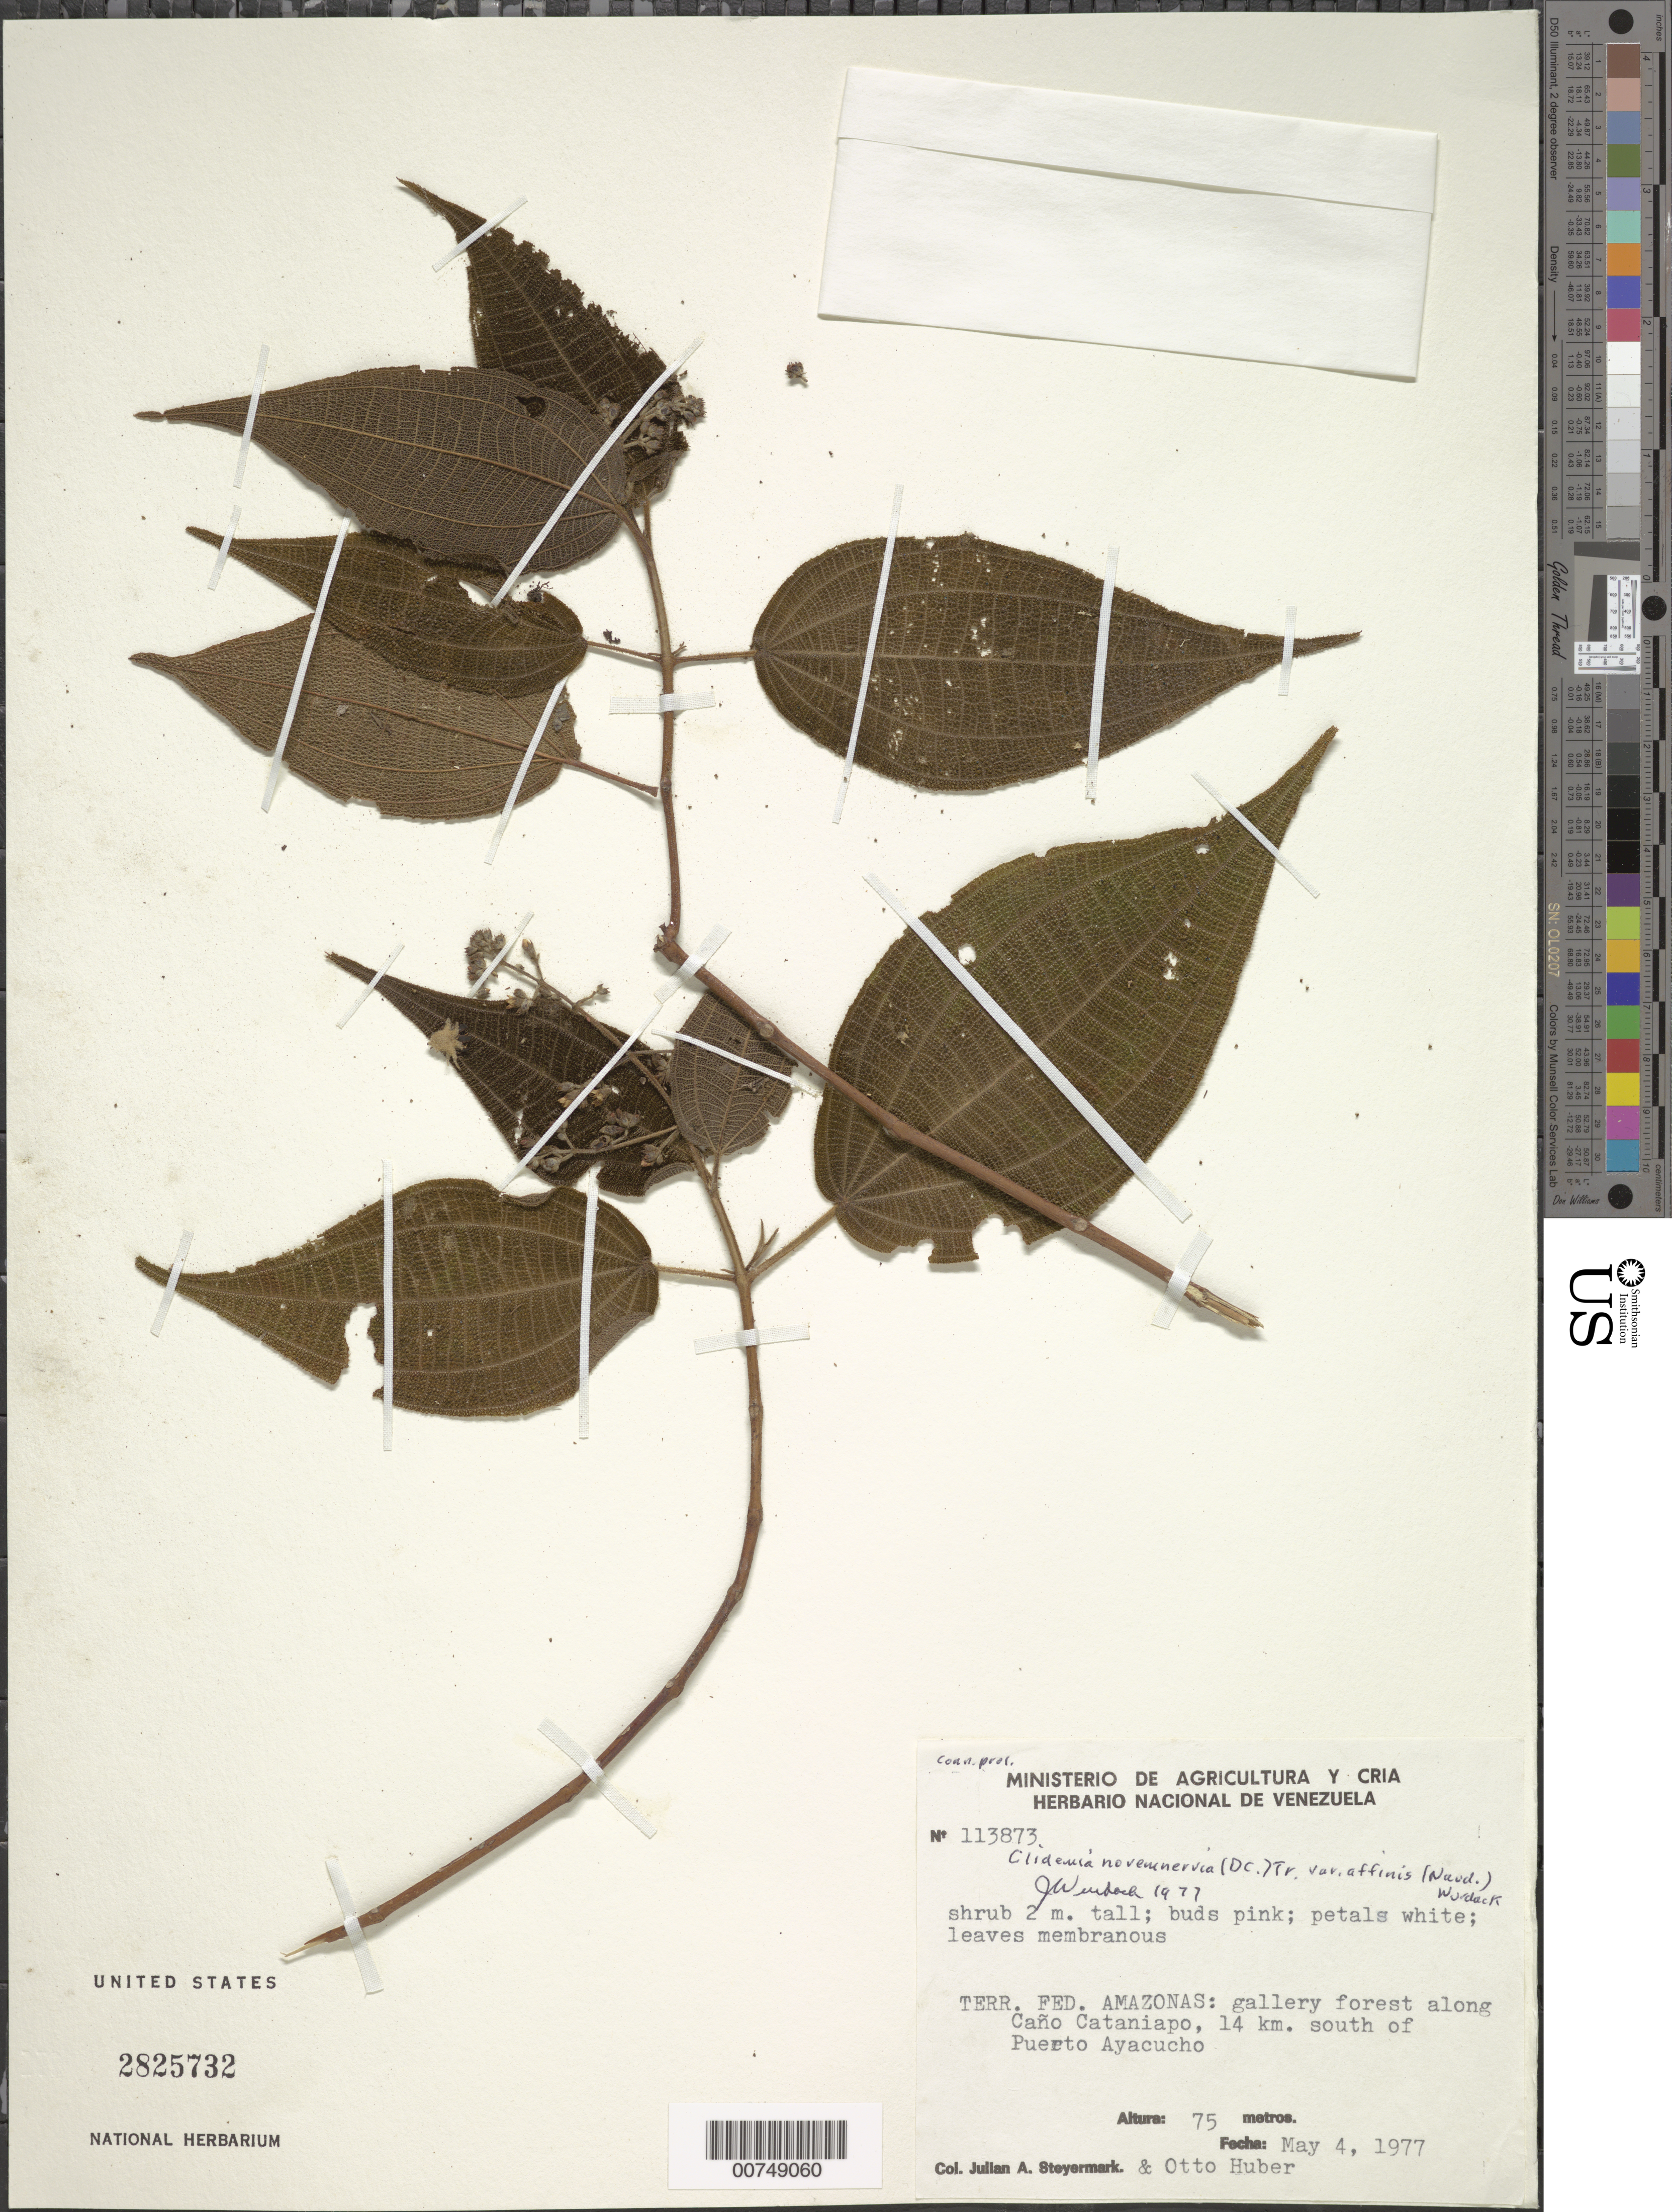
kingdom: Plantae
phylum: Tracheophyta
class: Magnoliopsida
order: Myrtales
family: Melastomataceae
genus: Clidemia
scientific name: Clidemia novemnervia var. affinis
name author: (Naudin) Wurdack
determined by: Wurdack, John J., (US), US (UNITED STATES)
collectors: J. Steyermark & O. Huber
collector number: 113873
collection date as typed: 4-May-77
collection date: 1977-05-04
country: Venezuela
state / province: Amazonas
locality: Caño Cataniapo, 14km south of Puerto Ayacucho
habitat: Gallery forest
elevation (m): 75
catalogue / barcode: US 2825732